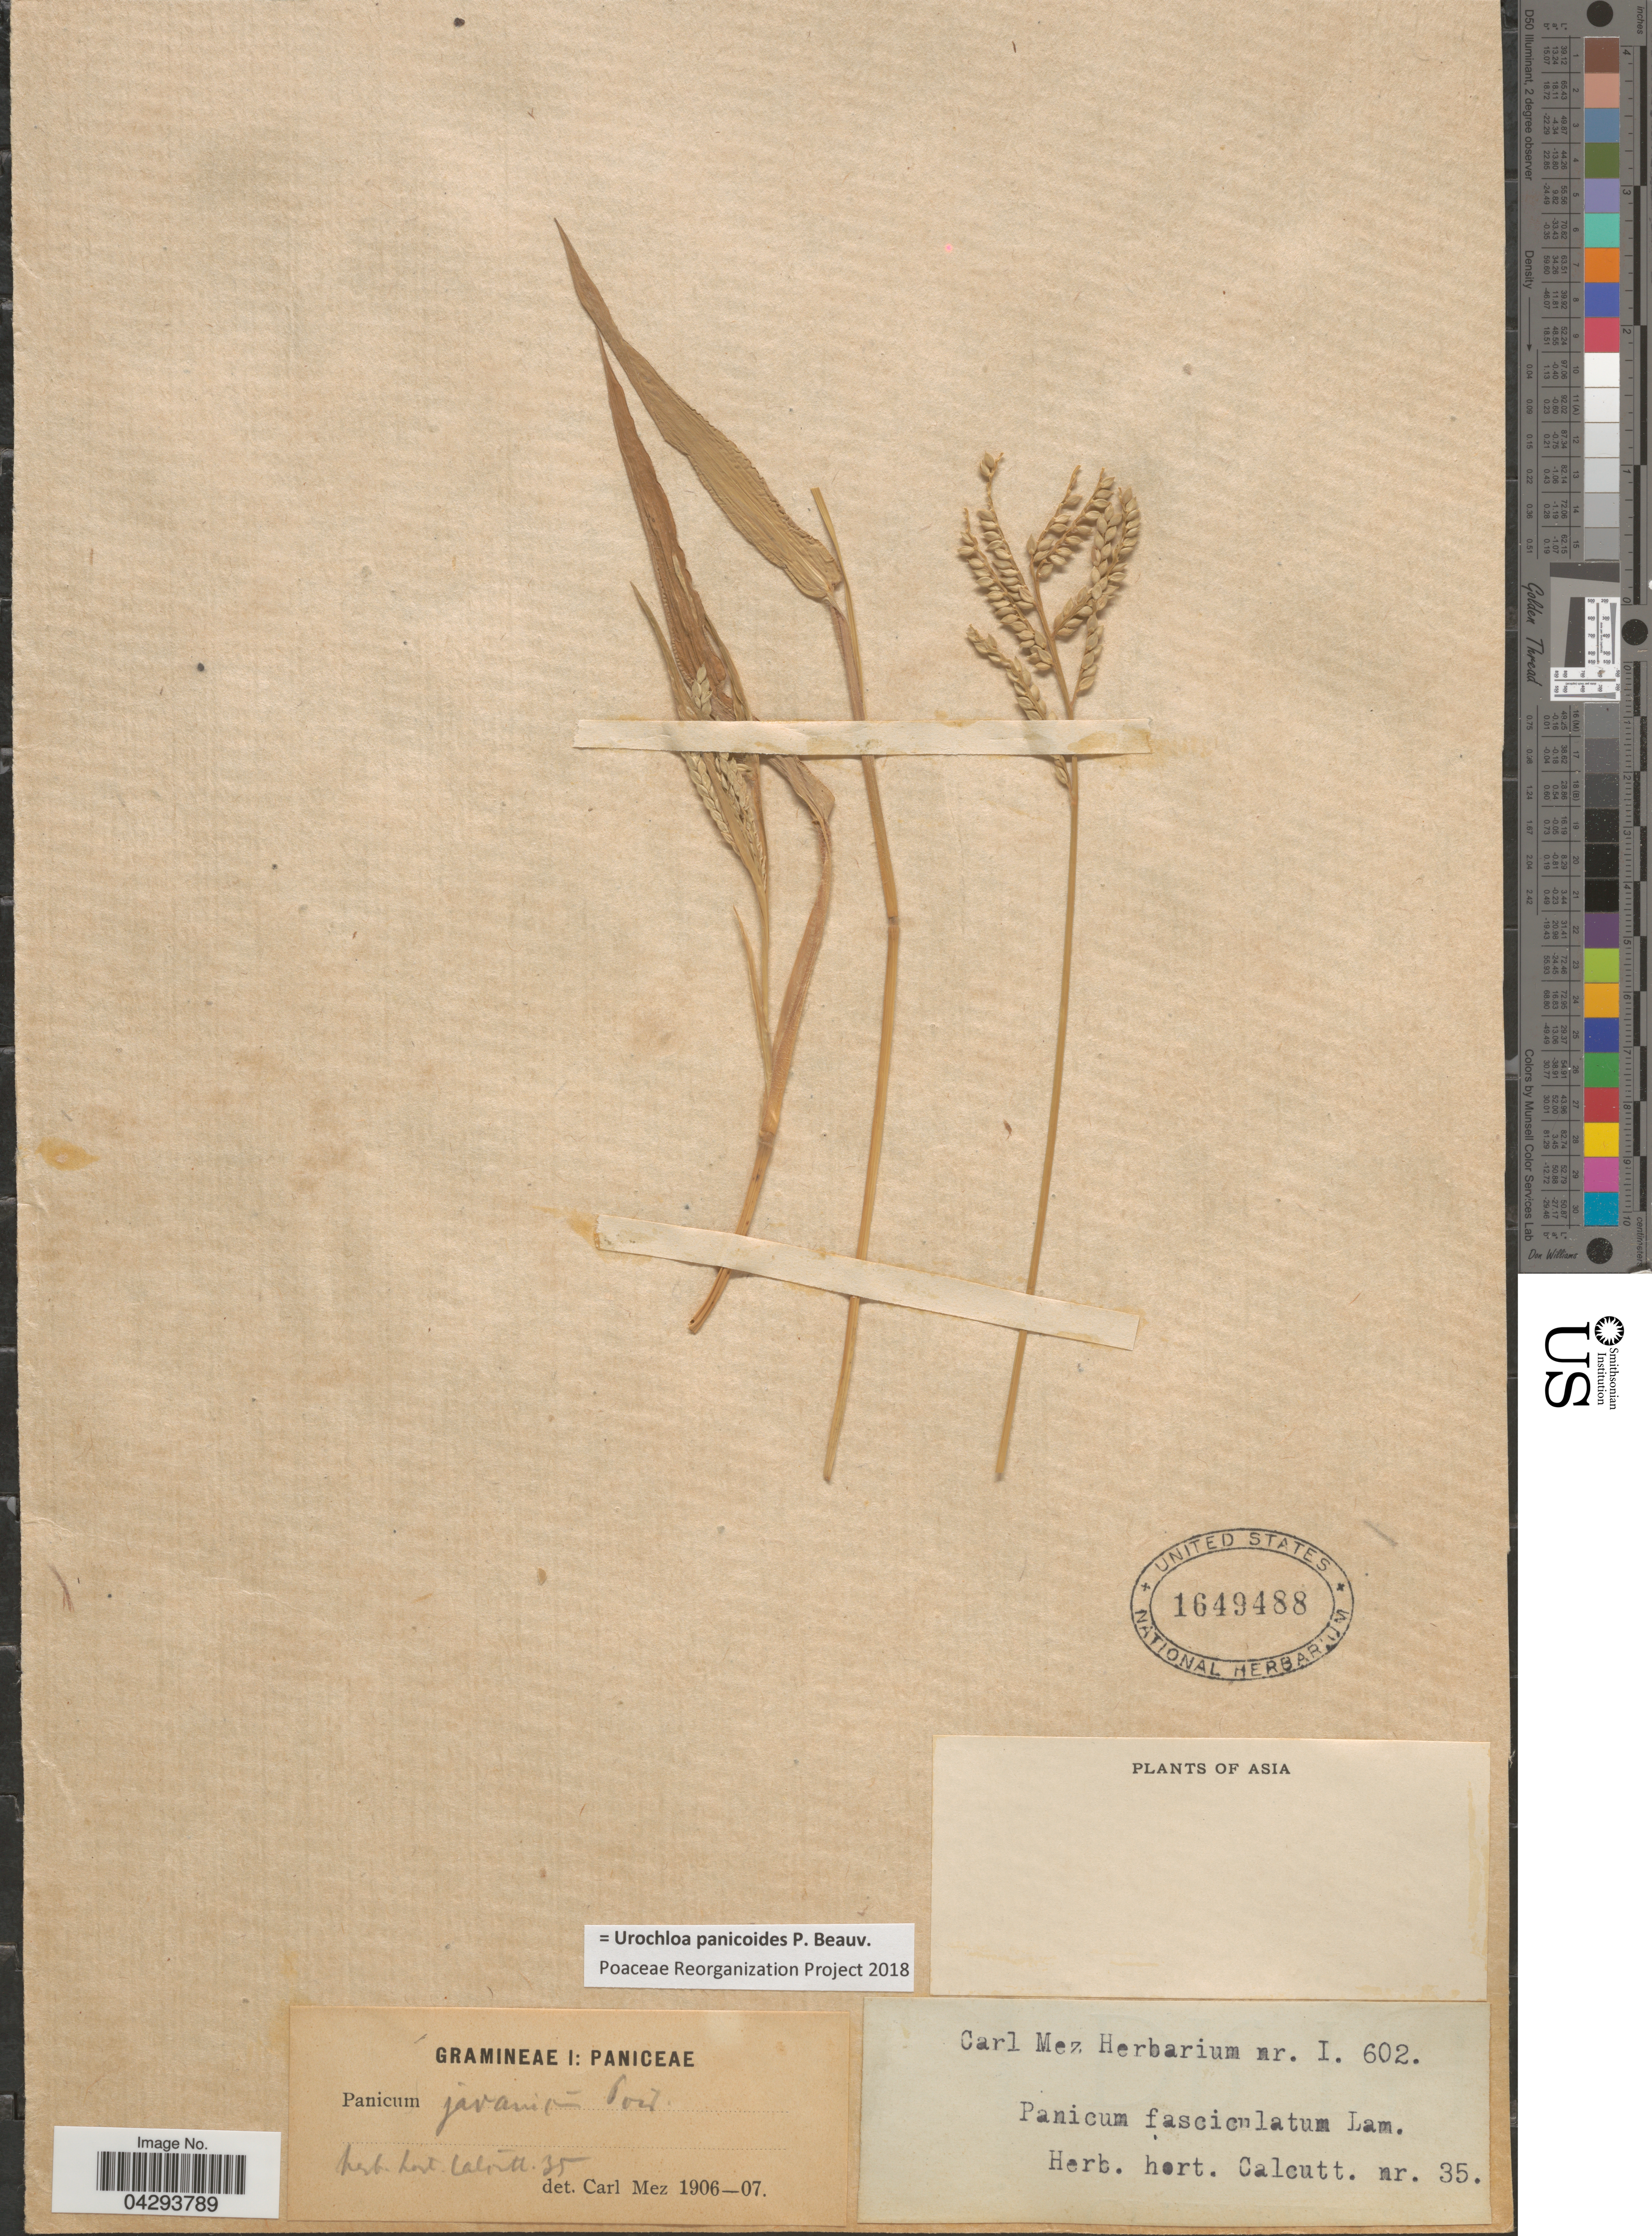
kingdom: Plantae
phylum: Tracheophyta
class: Liliopsida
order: Poales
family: Poaceae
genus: Urochloa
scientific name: Urochloa panicoides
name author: P. Beauv.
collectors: ex herb. horti Calcuttensis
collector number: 35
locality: Asia.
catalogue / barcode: US 1649488